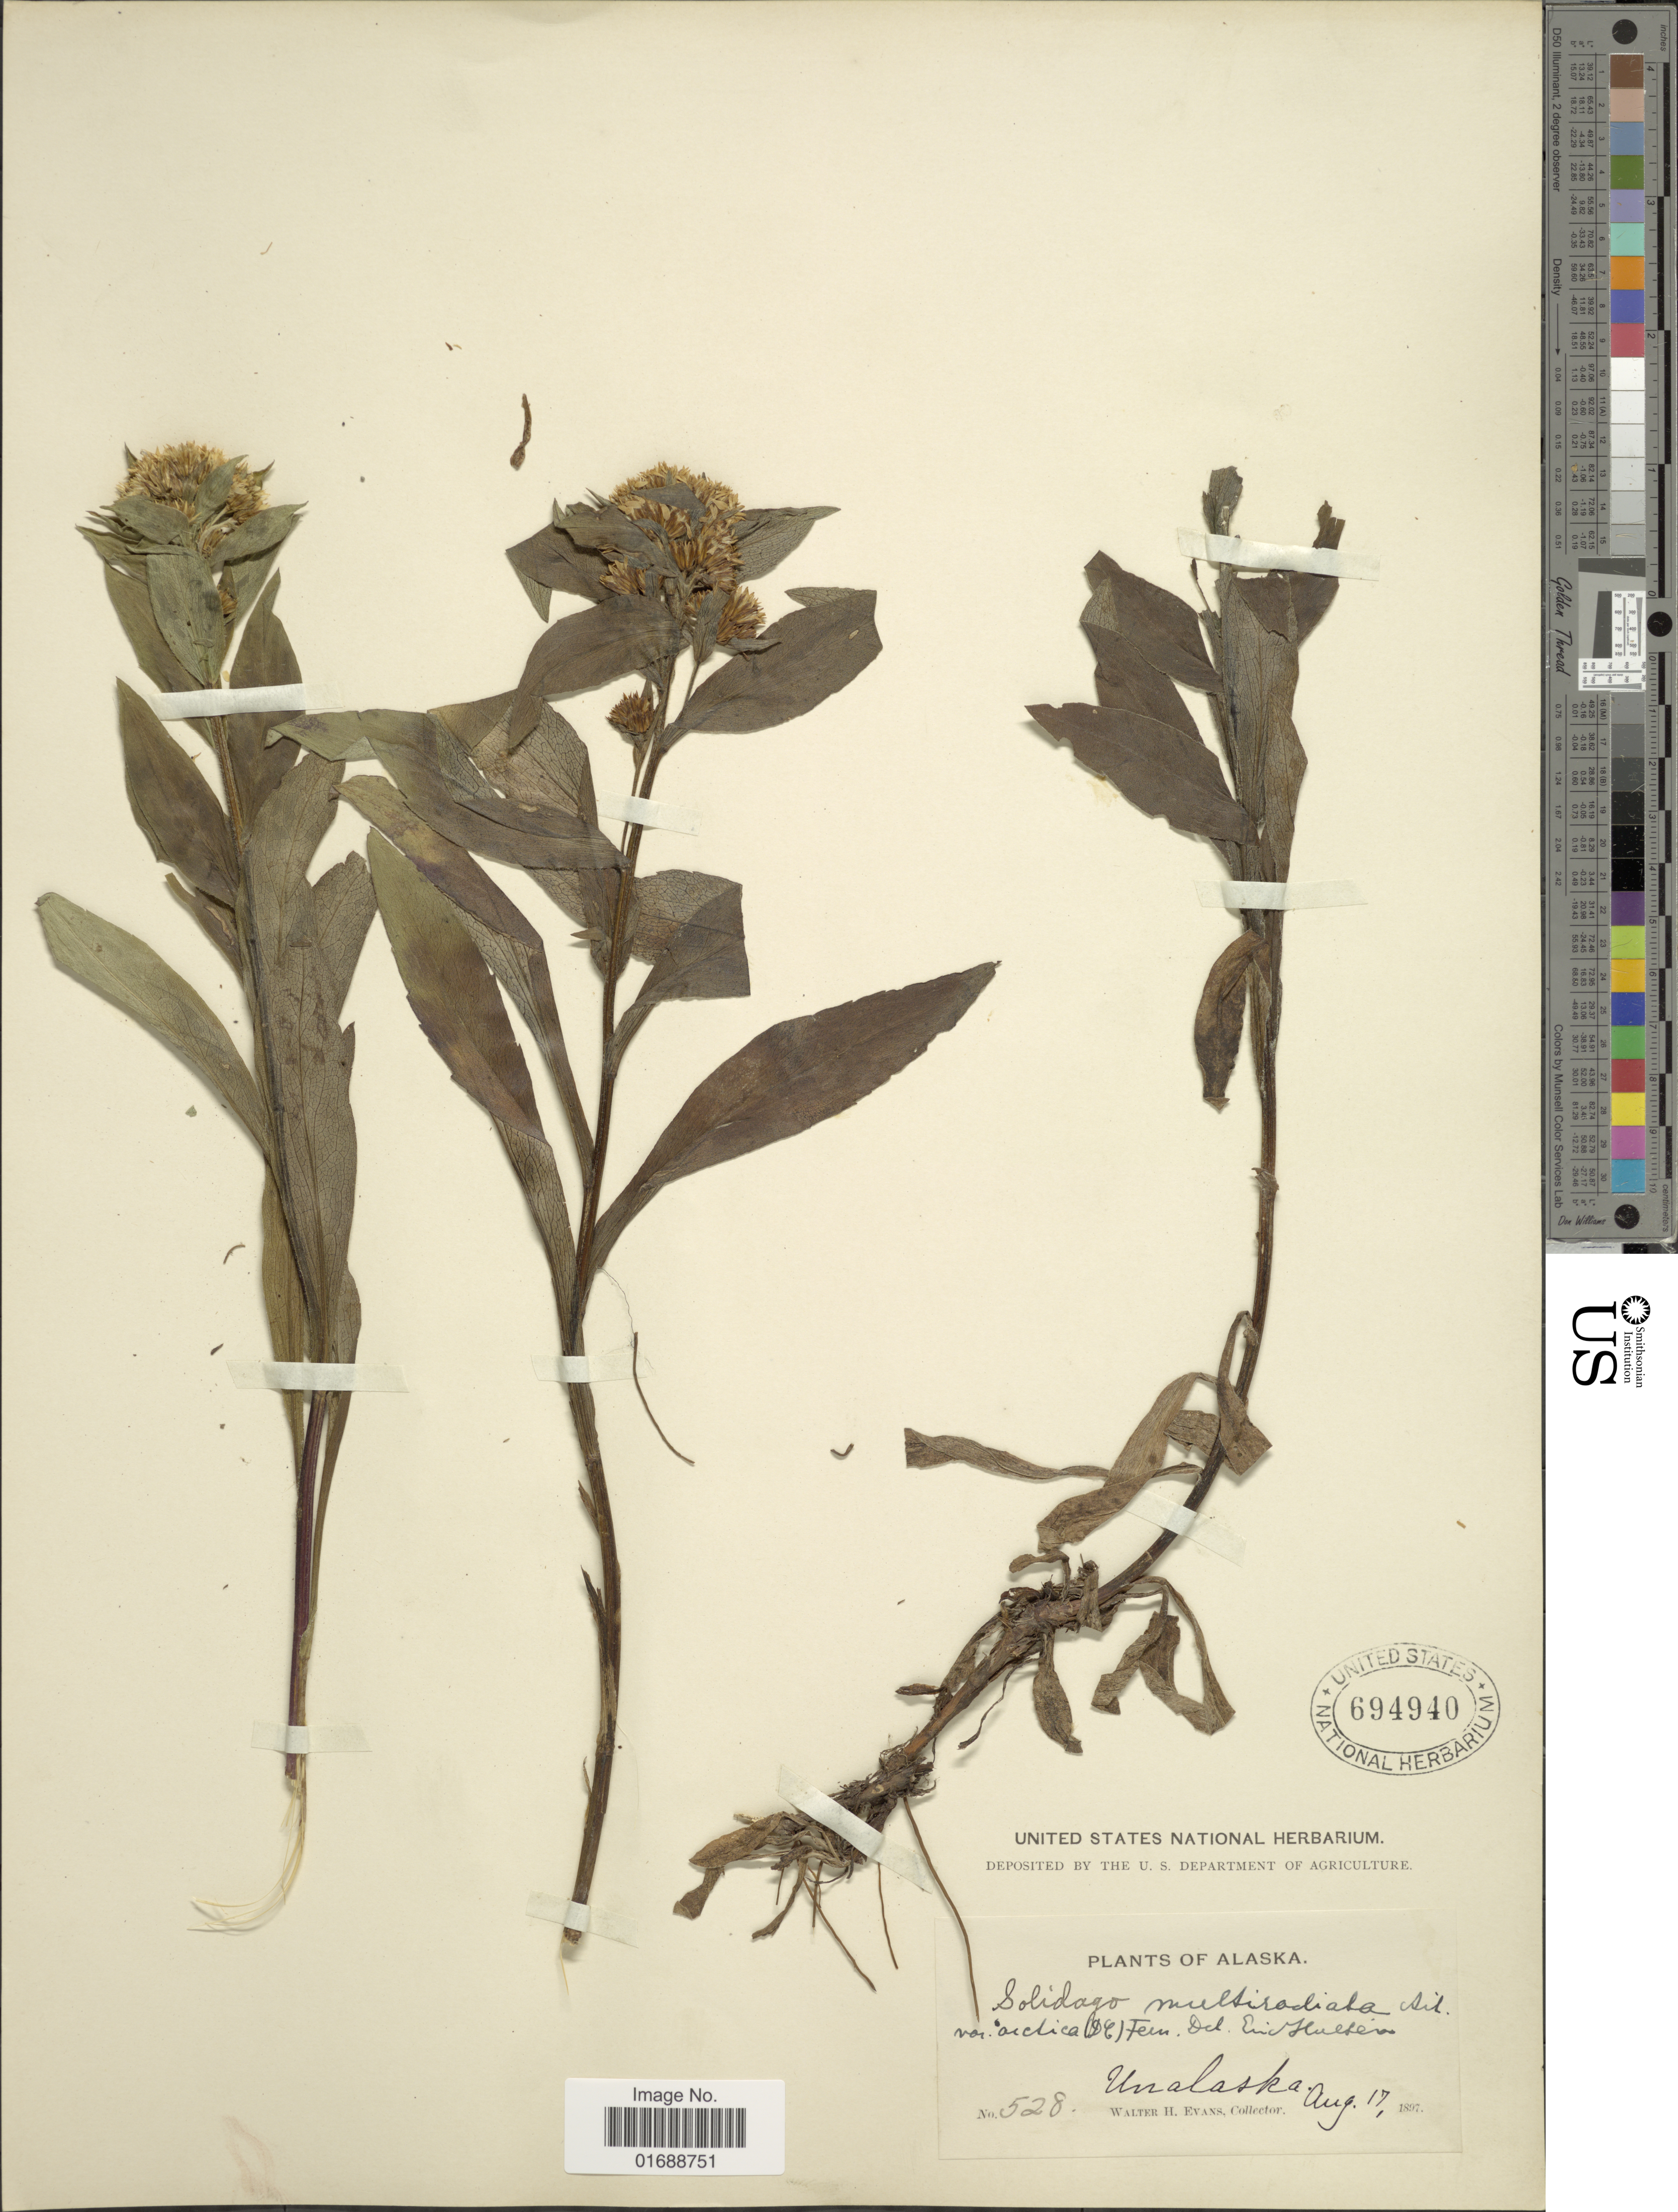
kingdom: Plantae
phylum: Tracheophyta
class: Magnoliopsida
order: Asterales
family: Asteraceae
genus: Solidago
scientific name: Solidago multiradiata var. arctica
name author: (DC.) Fernald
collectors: W. H. Evans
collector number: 528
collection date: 1897-08-17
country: United States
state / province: Alaska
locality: Unalaska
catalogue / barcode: US 694940